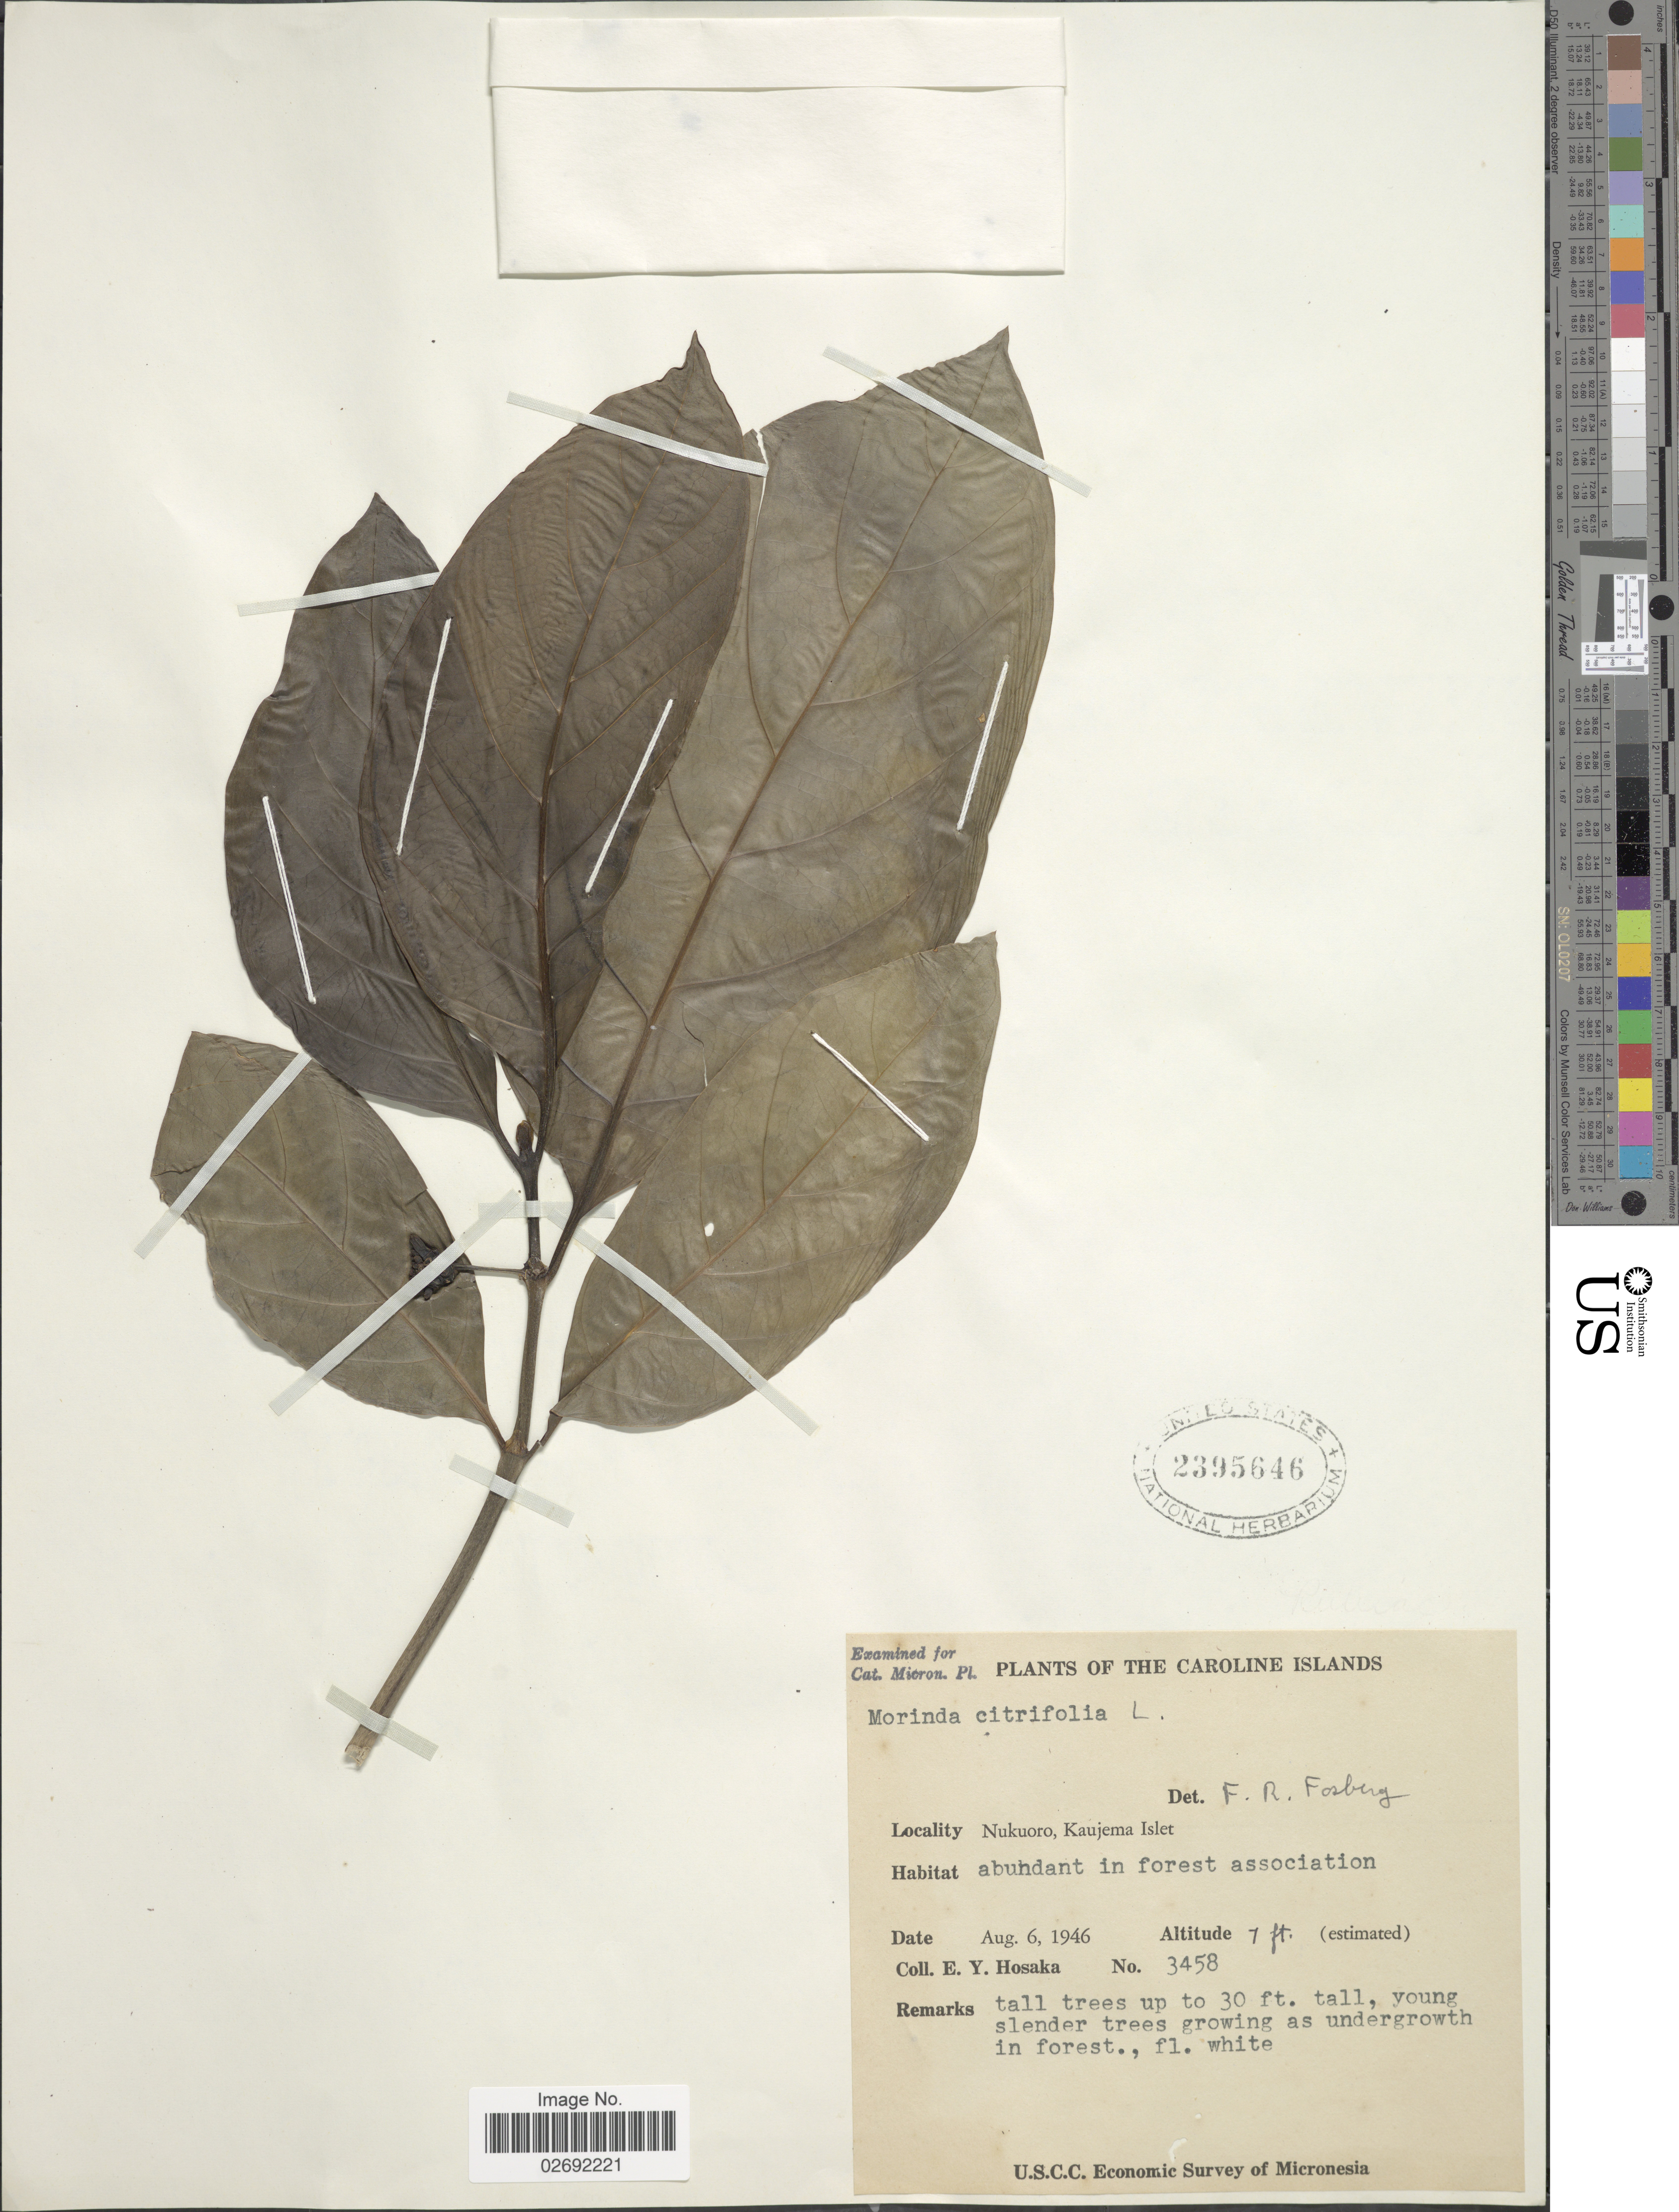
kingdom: Plantae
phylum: Tracheophyta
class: Magnoliopsida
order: Gentianales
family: Rubiaceae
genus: Morinda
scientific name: Morinda citrifolia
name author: L.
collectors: E. Y. Hosaka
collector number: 3458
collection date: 1946-08-06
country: Micronesia, Federated States of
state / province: Pohnpei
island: Nukuoro Atoll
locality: Caroline Islands. Nukuoro, Kaujema Islet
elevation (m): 2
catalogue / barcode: US 2395646